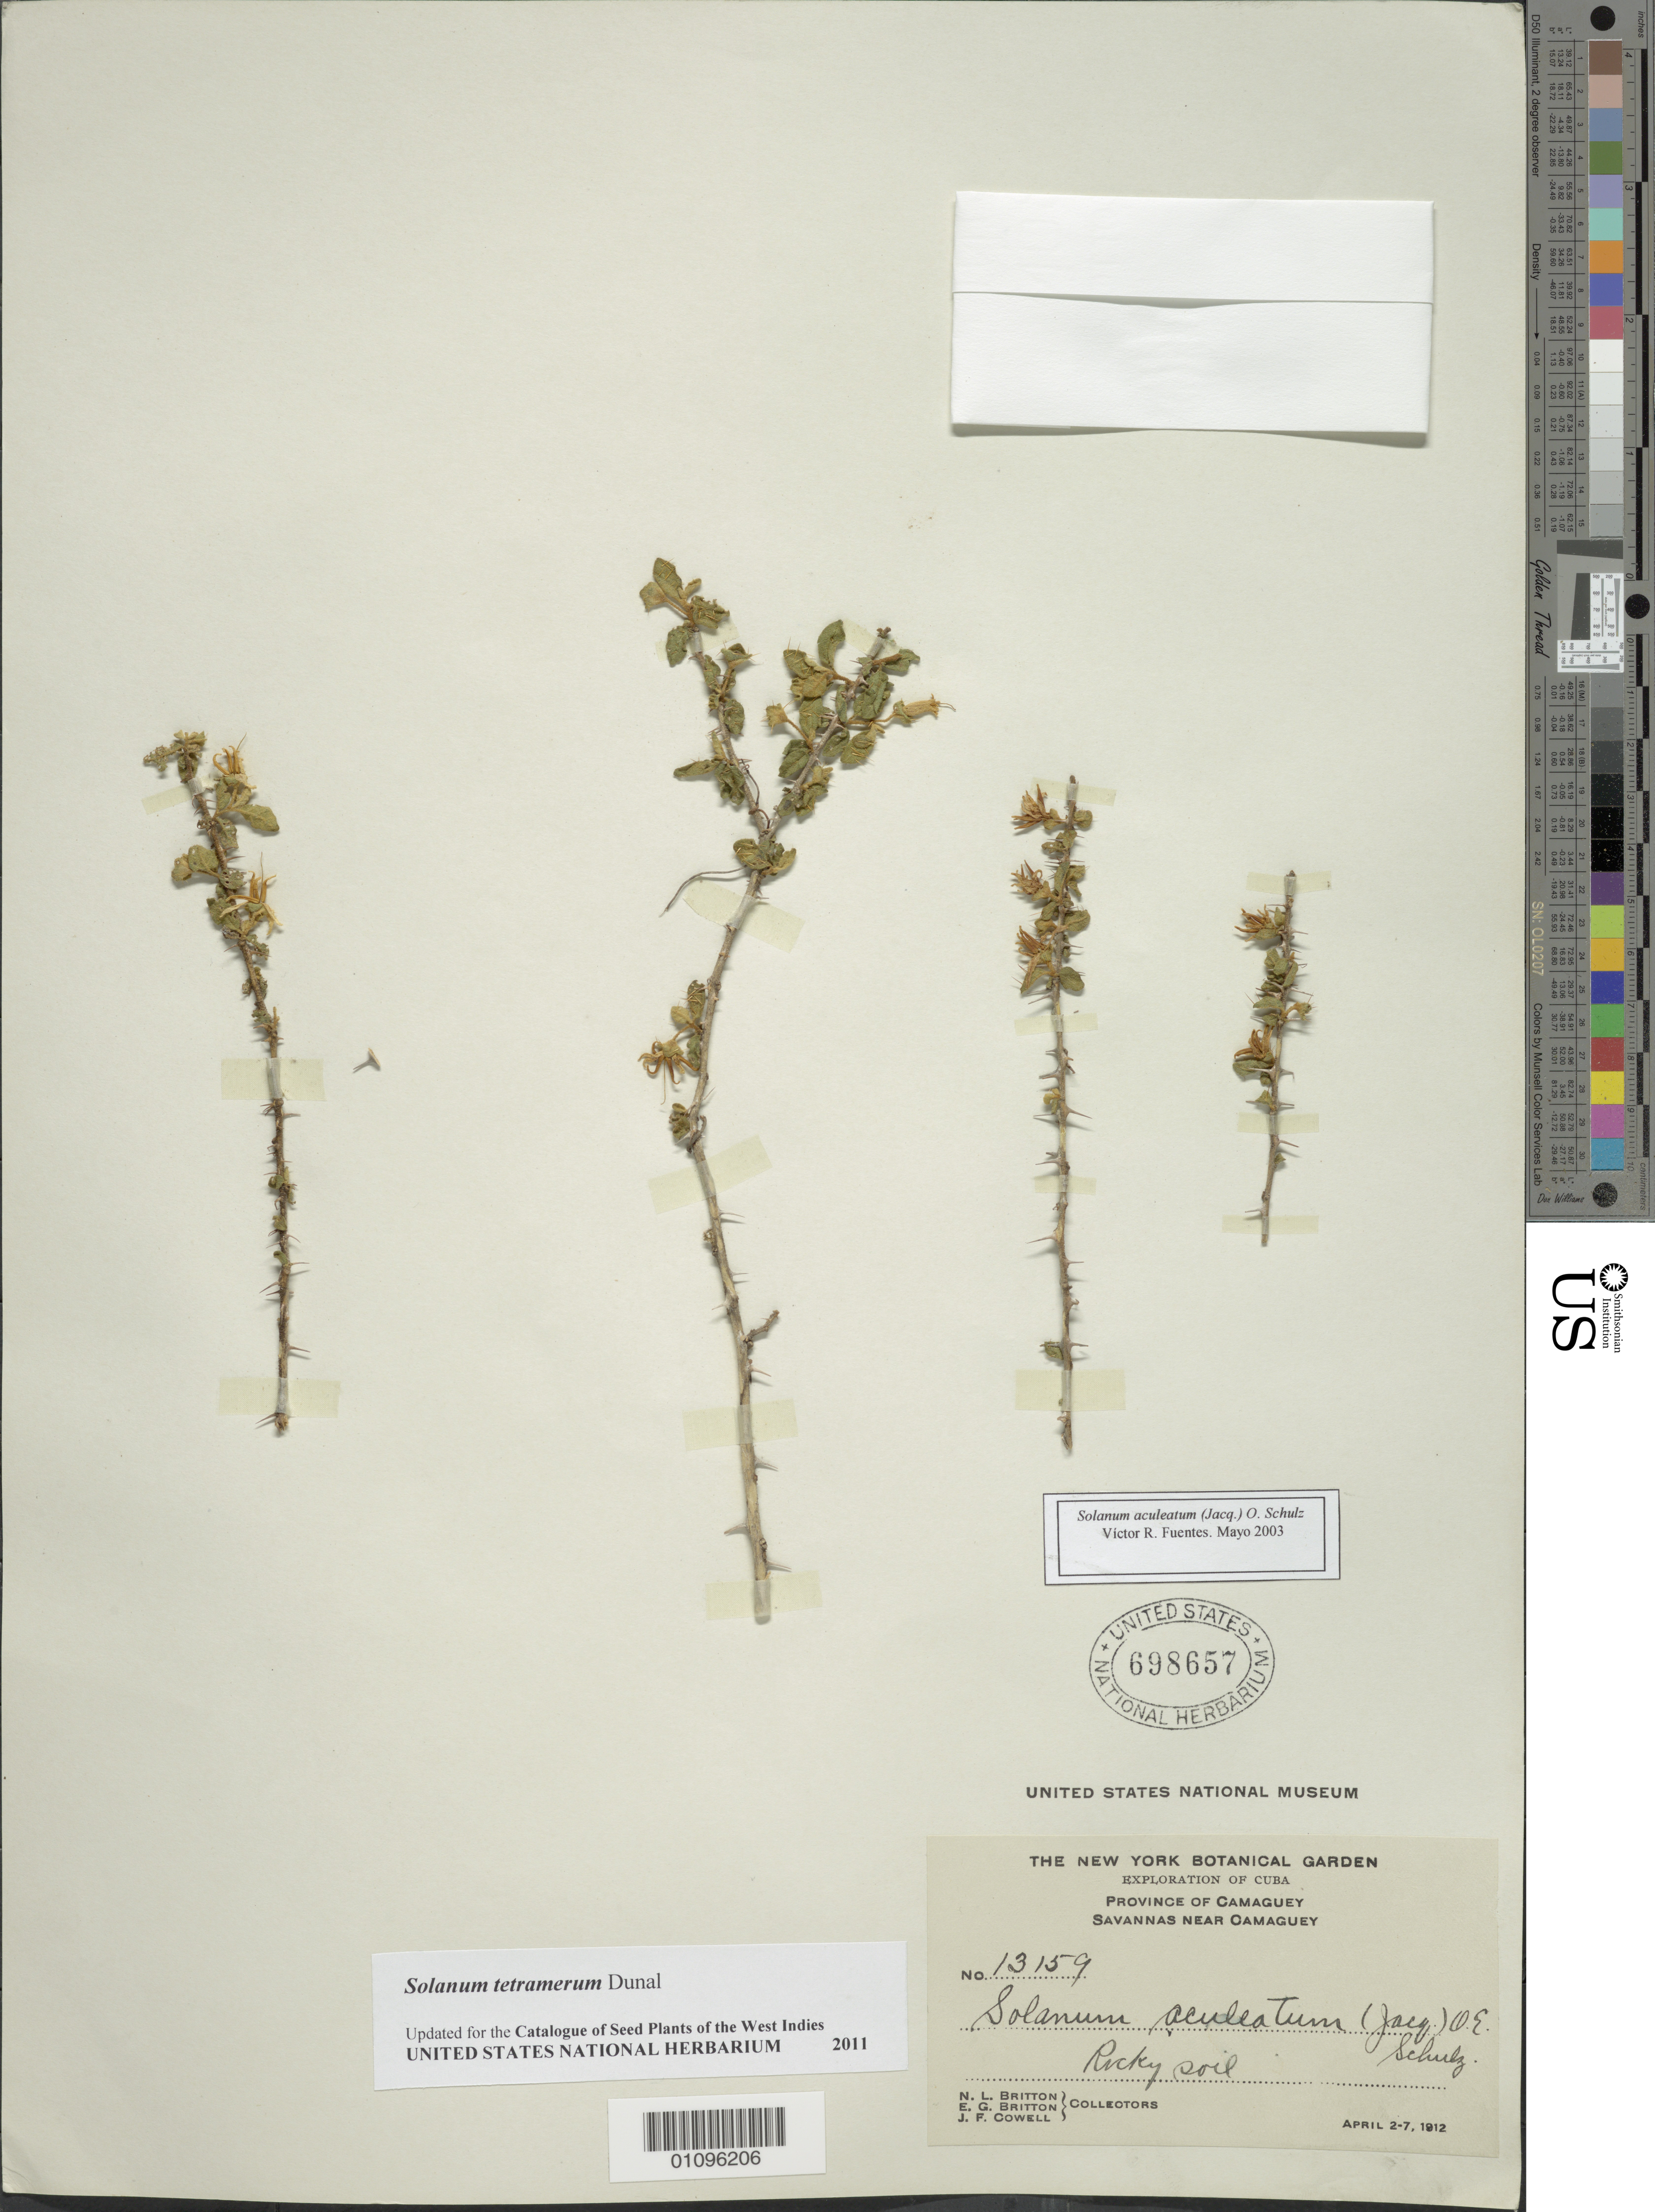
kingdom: Plantae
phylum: Tracheophyta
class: Magnoliopsida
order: Solanales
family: Solanaceae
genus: Solanum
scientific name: Solanum tetramerum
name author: Dunal & A. DC.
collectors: N. Britton, E. G. Britton & J. F. Cowell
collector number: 13159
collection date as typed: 02 Apr 1912 to 07 Apr 1912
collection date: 1912-04-02/1912-04-07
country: Cuba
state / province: Camaguey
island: Cuba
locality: Camaguey, near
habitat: Savannas; rocky soil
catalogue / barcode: US 698657